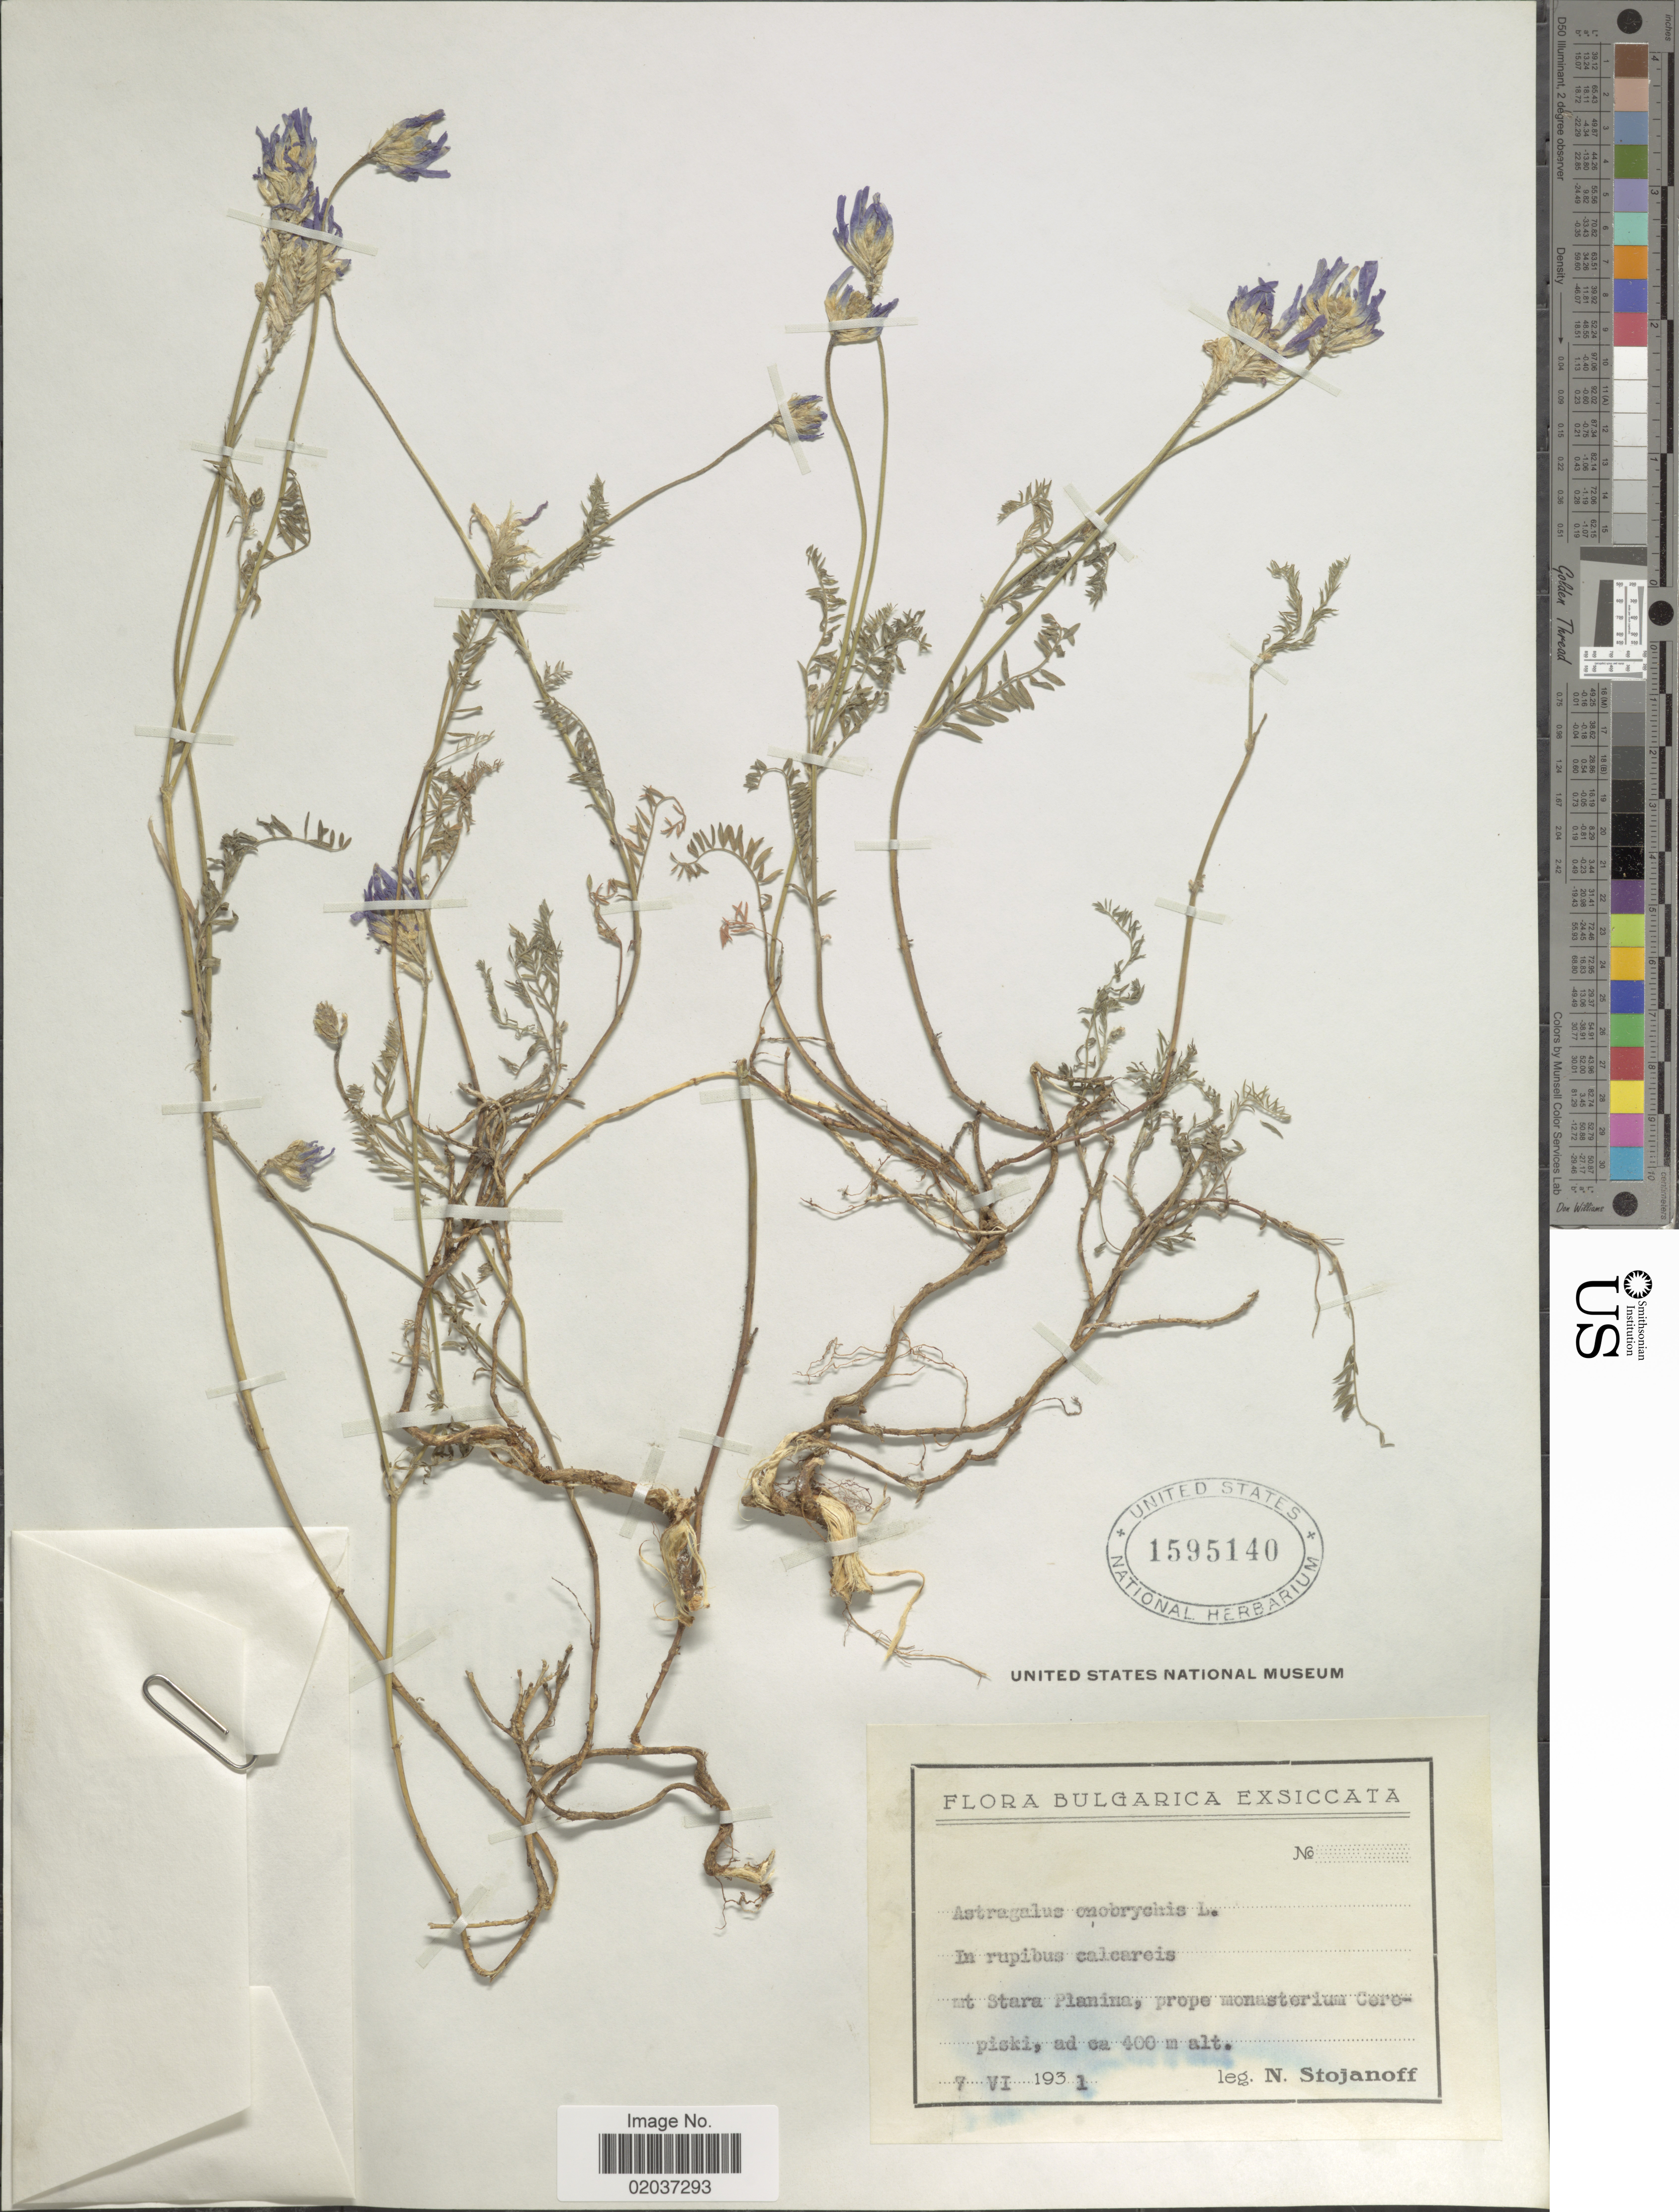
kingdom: Plantae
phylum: Tracheophyta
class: Magnoliopsida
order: Fabales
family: Fabaceae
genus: Astragalus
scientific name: Astragalus onobrychis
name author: L.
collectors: N. Stojanoff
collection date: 1931-06-07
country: Bulgaria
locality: Bulgarica Exsiccata, Mt Stara Planina, prope monasterium Cerepiski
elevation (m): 400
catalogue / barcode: US 1595140